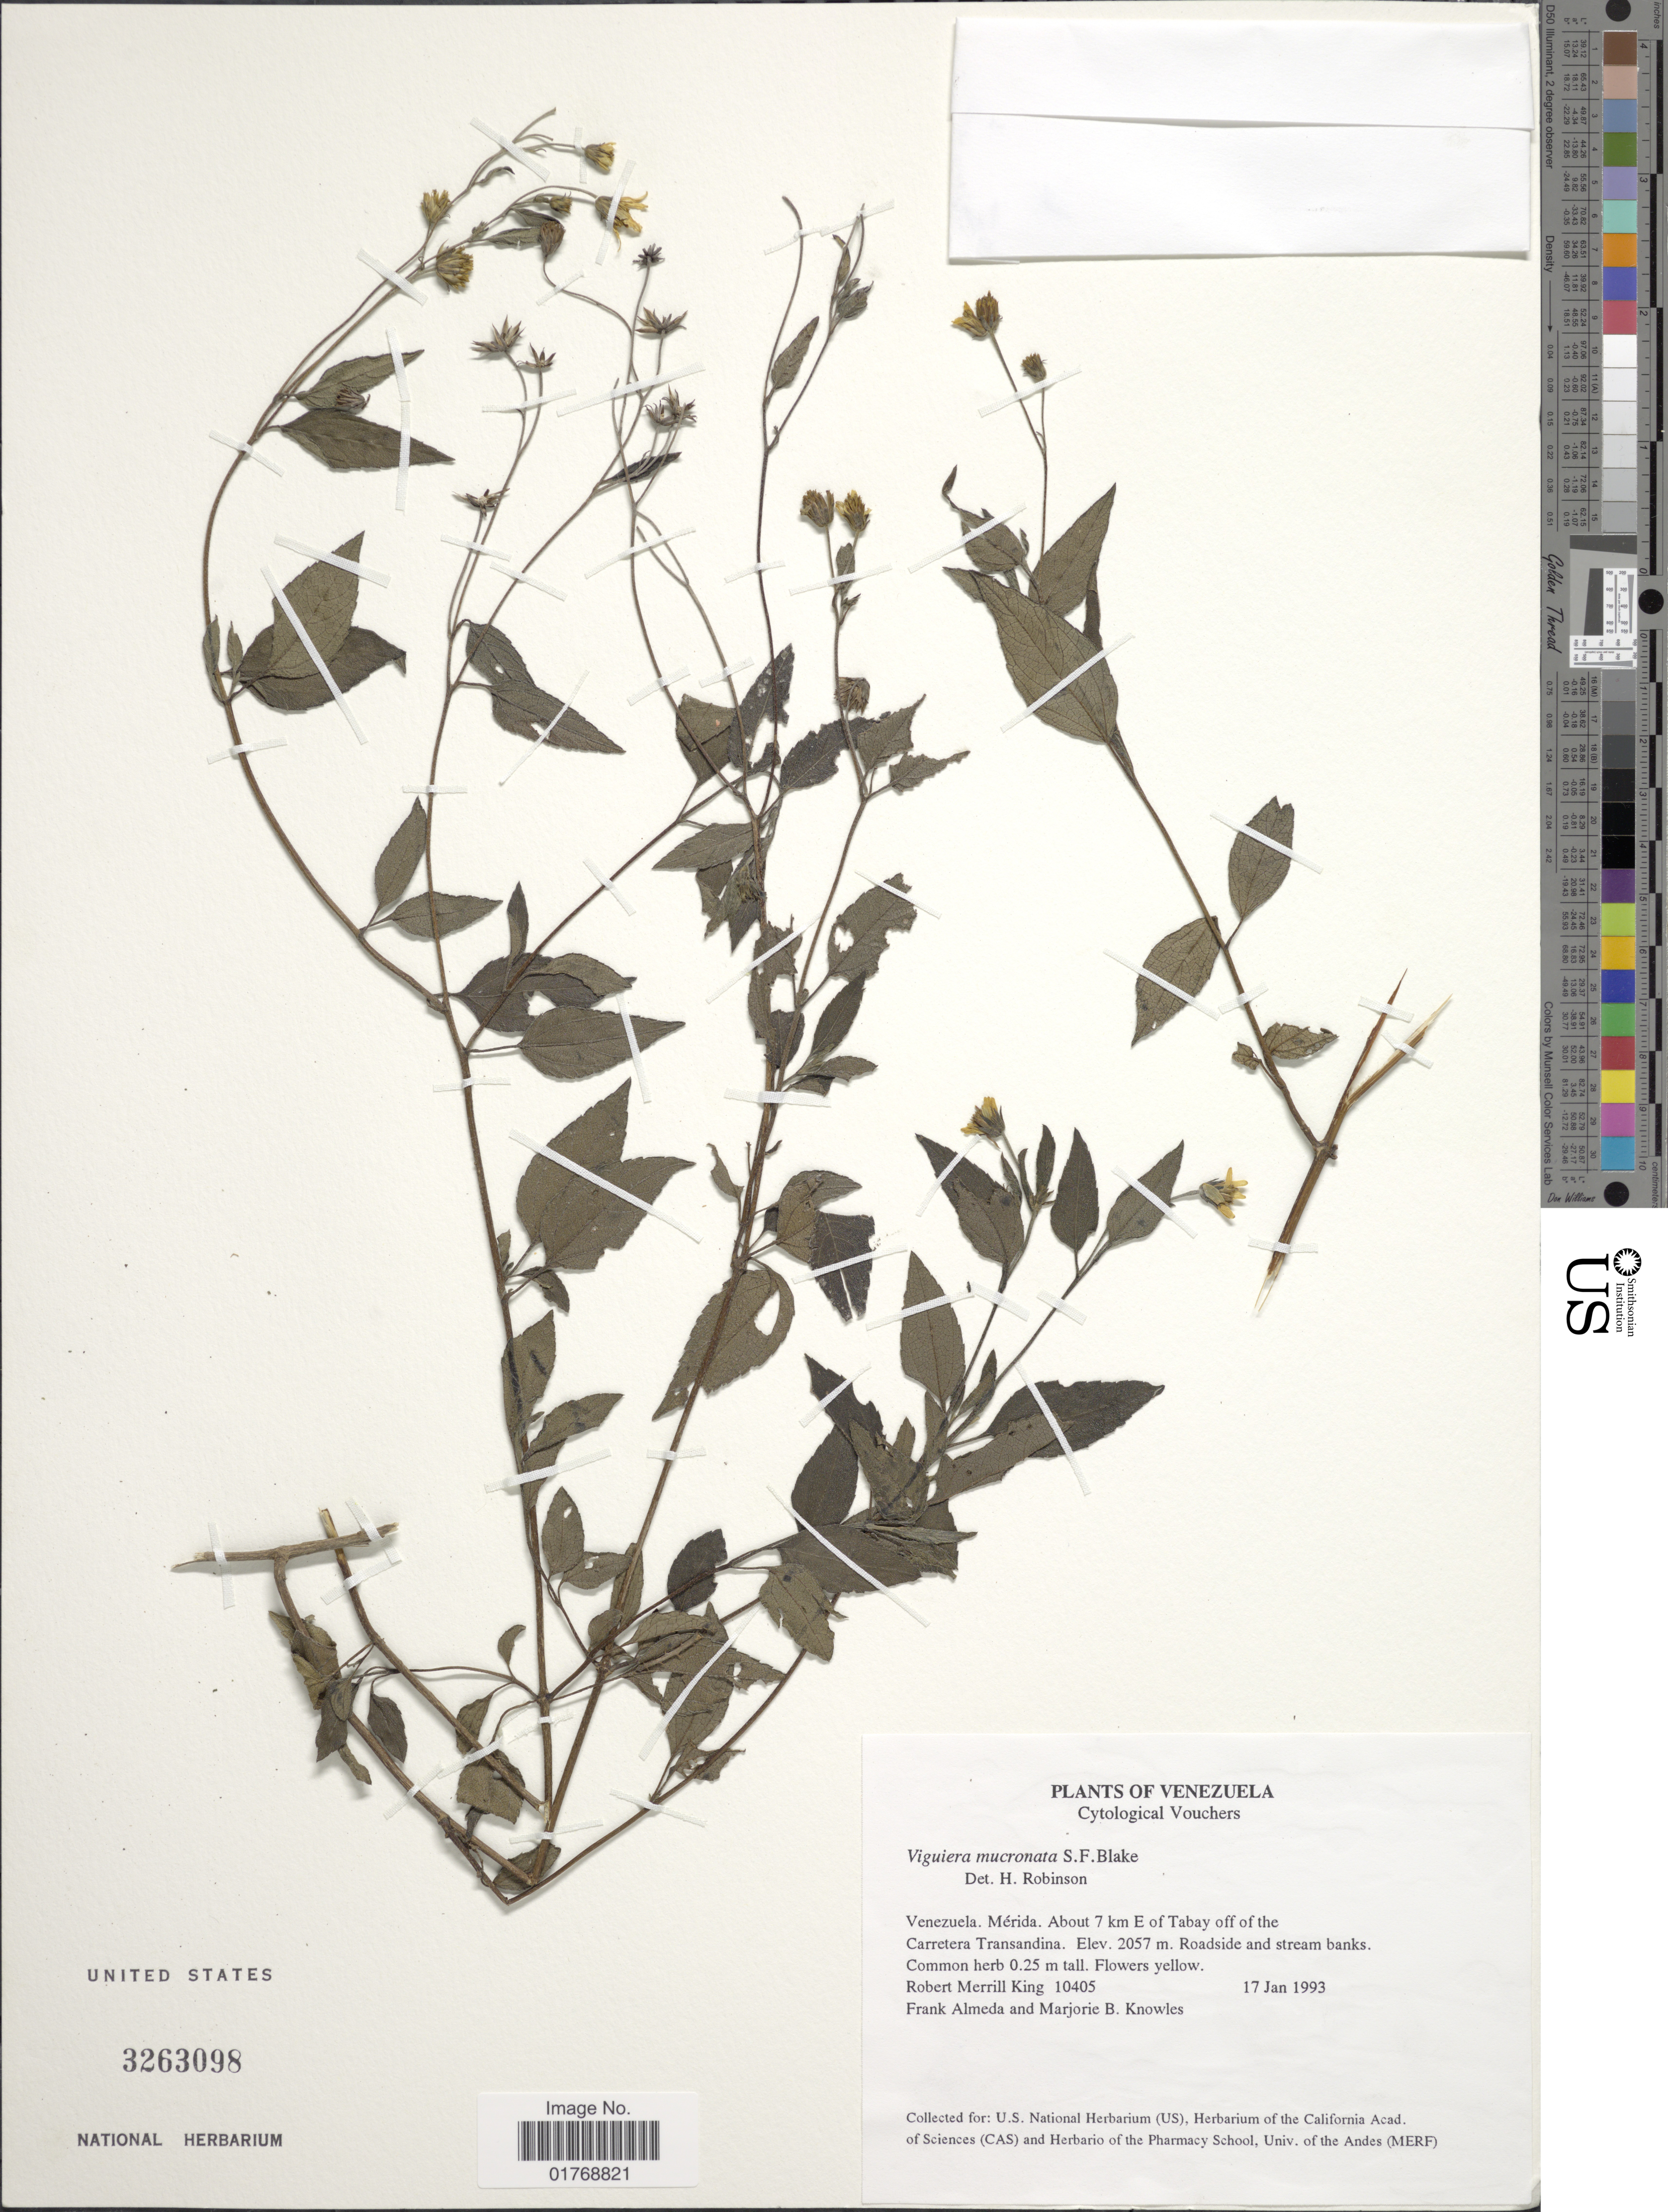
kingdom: Plantae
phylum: Tracheophyta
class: Magnoliopsida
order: Asterales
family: Asteraceae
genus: Viguiera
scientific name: Viguiera mucronata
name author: Blake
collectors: R. M. King, F. Almeda & M. B. Knowles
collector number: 10405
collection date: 1993-01-17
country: Venezuela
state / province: Mérida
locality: Venezuela. Mérida. About 7 km E of Tabay off of the Carretera Transandina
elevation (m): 2057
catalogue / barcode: US 3263098